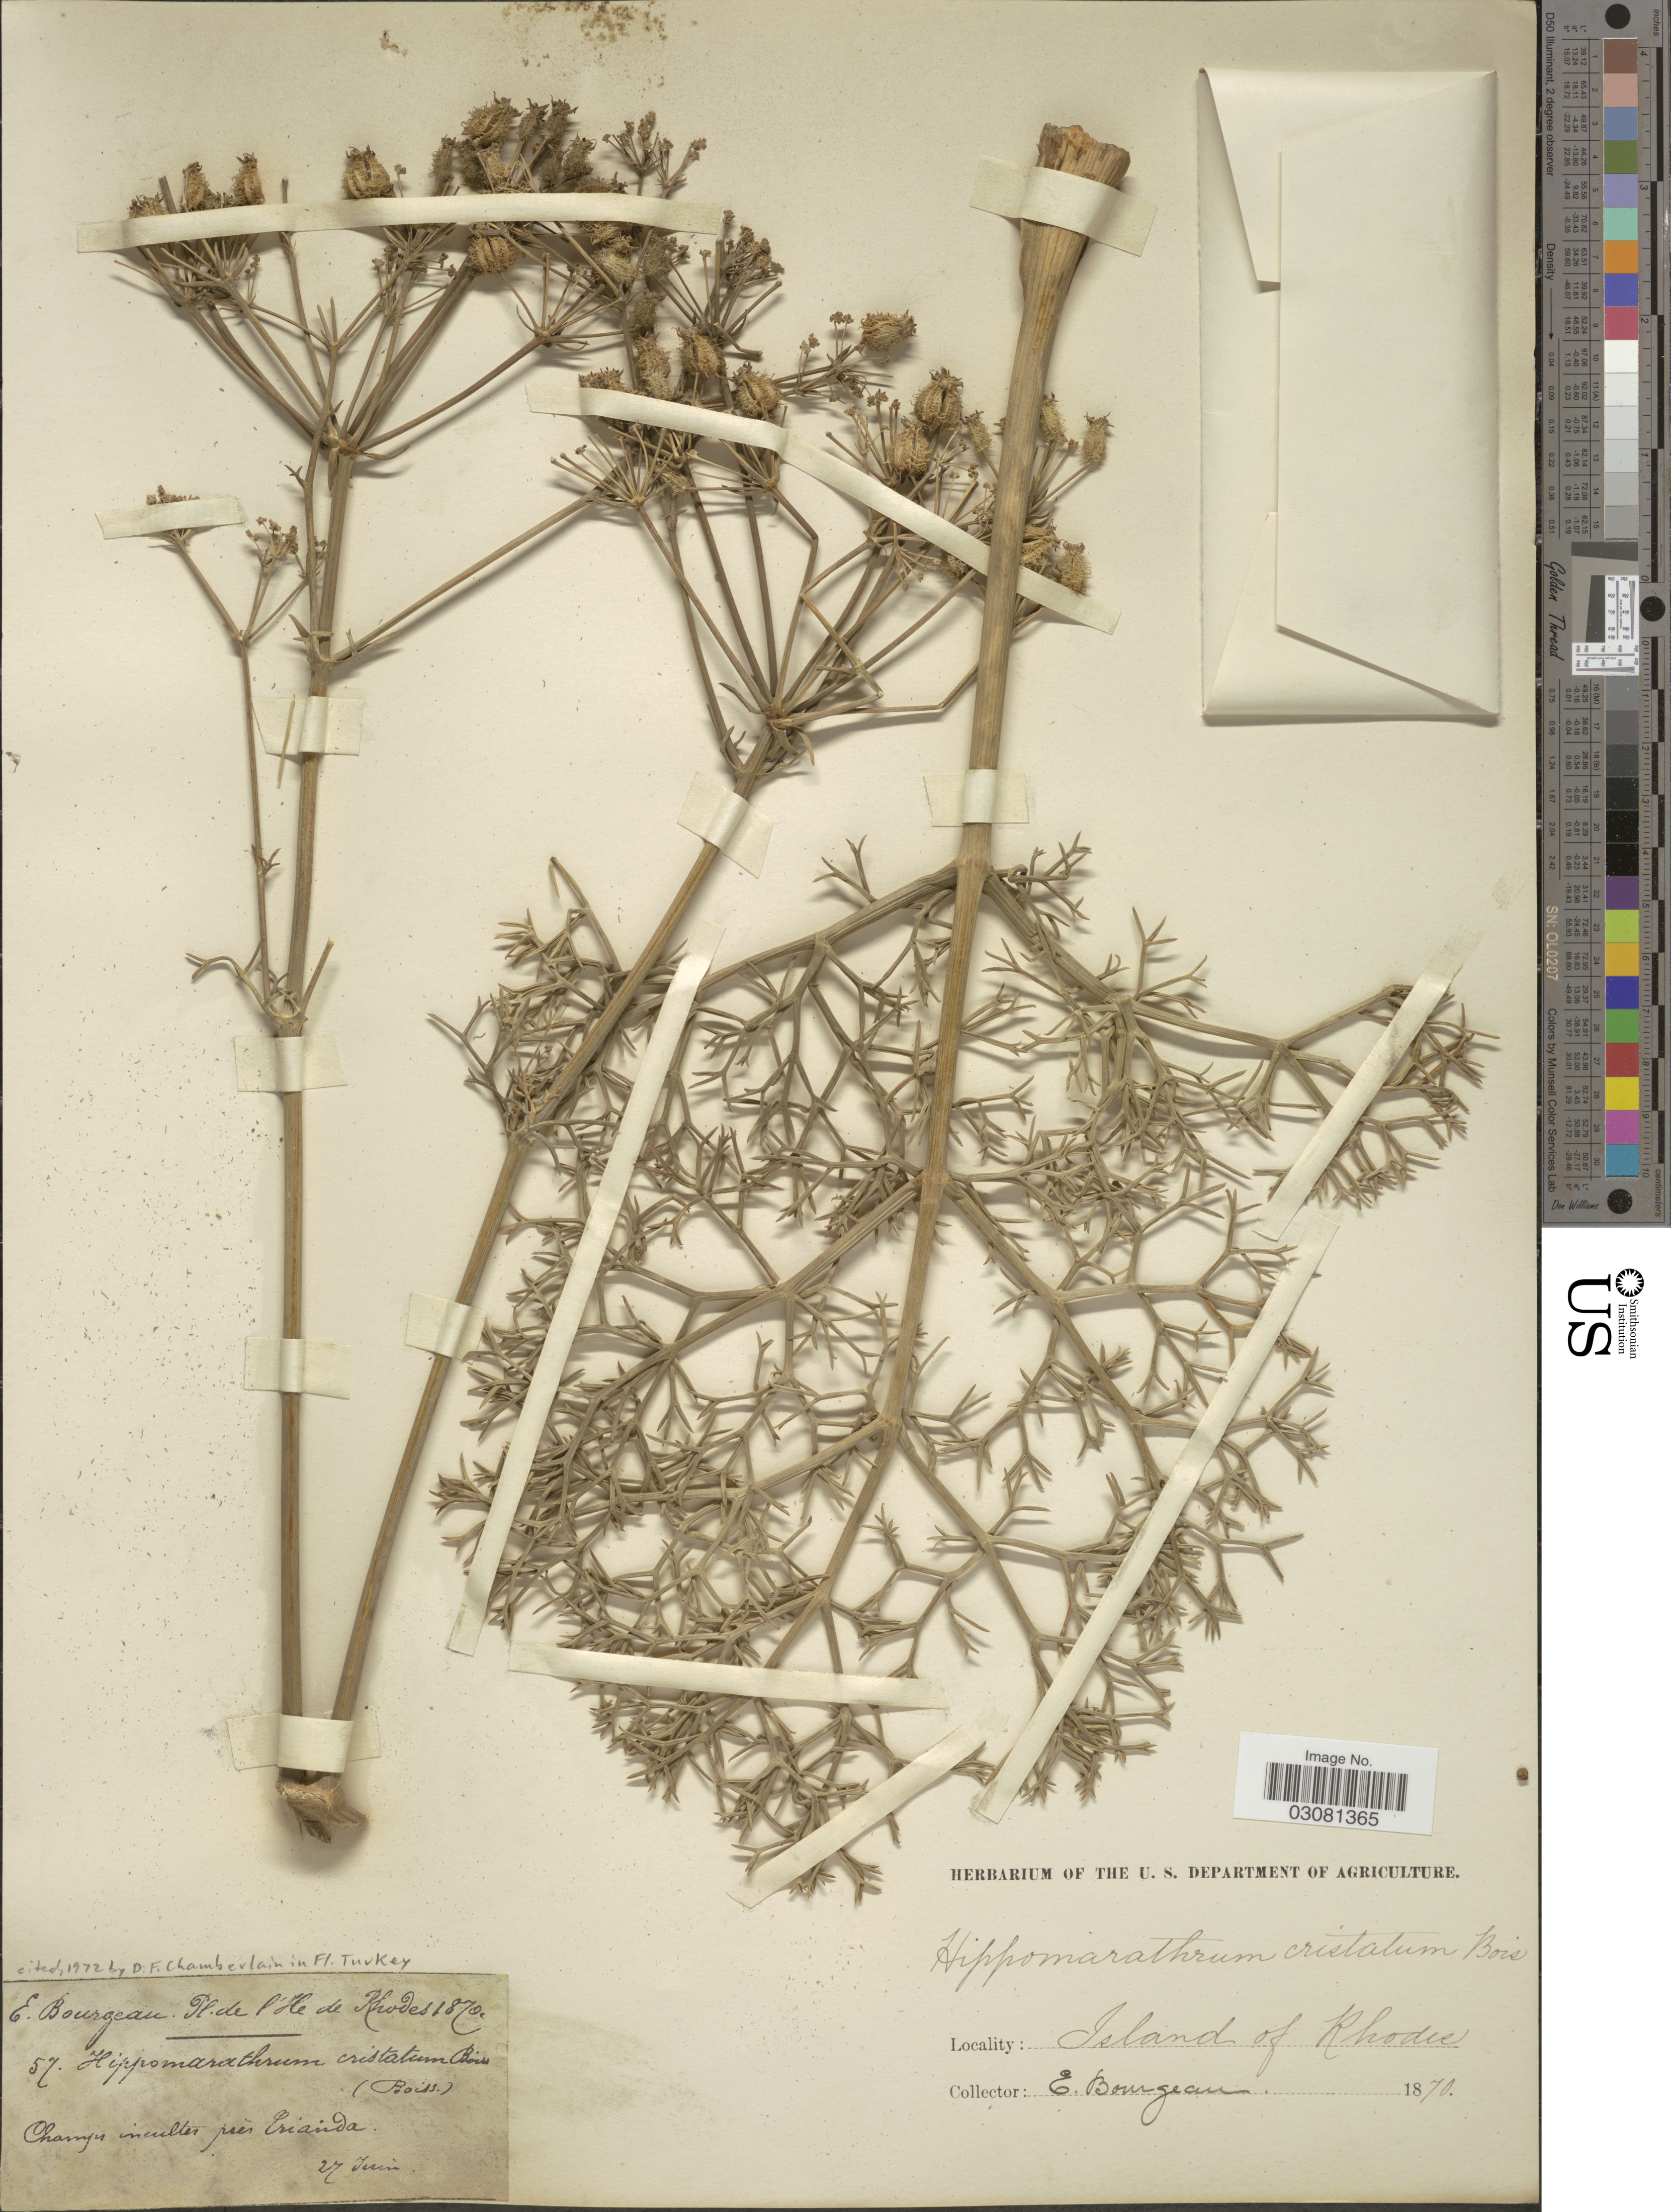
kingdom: Plantae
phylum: Tracheophyta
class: Magnoliopsida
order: Apiales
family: Apiaceae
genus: Hippomarathrum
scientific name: Hippomarathrum cristatum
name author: (DC.) Boiss.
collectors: E. Bourgeau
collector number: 57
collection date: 1870-06-27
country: Greece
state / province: South Aegean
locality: Champs incultes prés Trianda. Island of Rhodes.